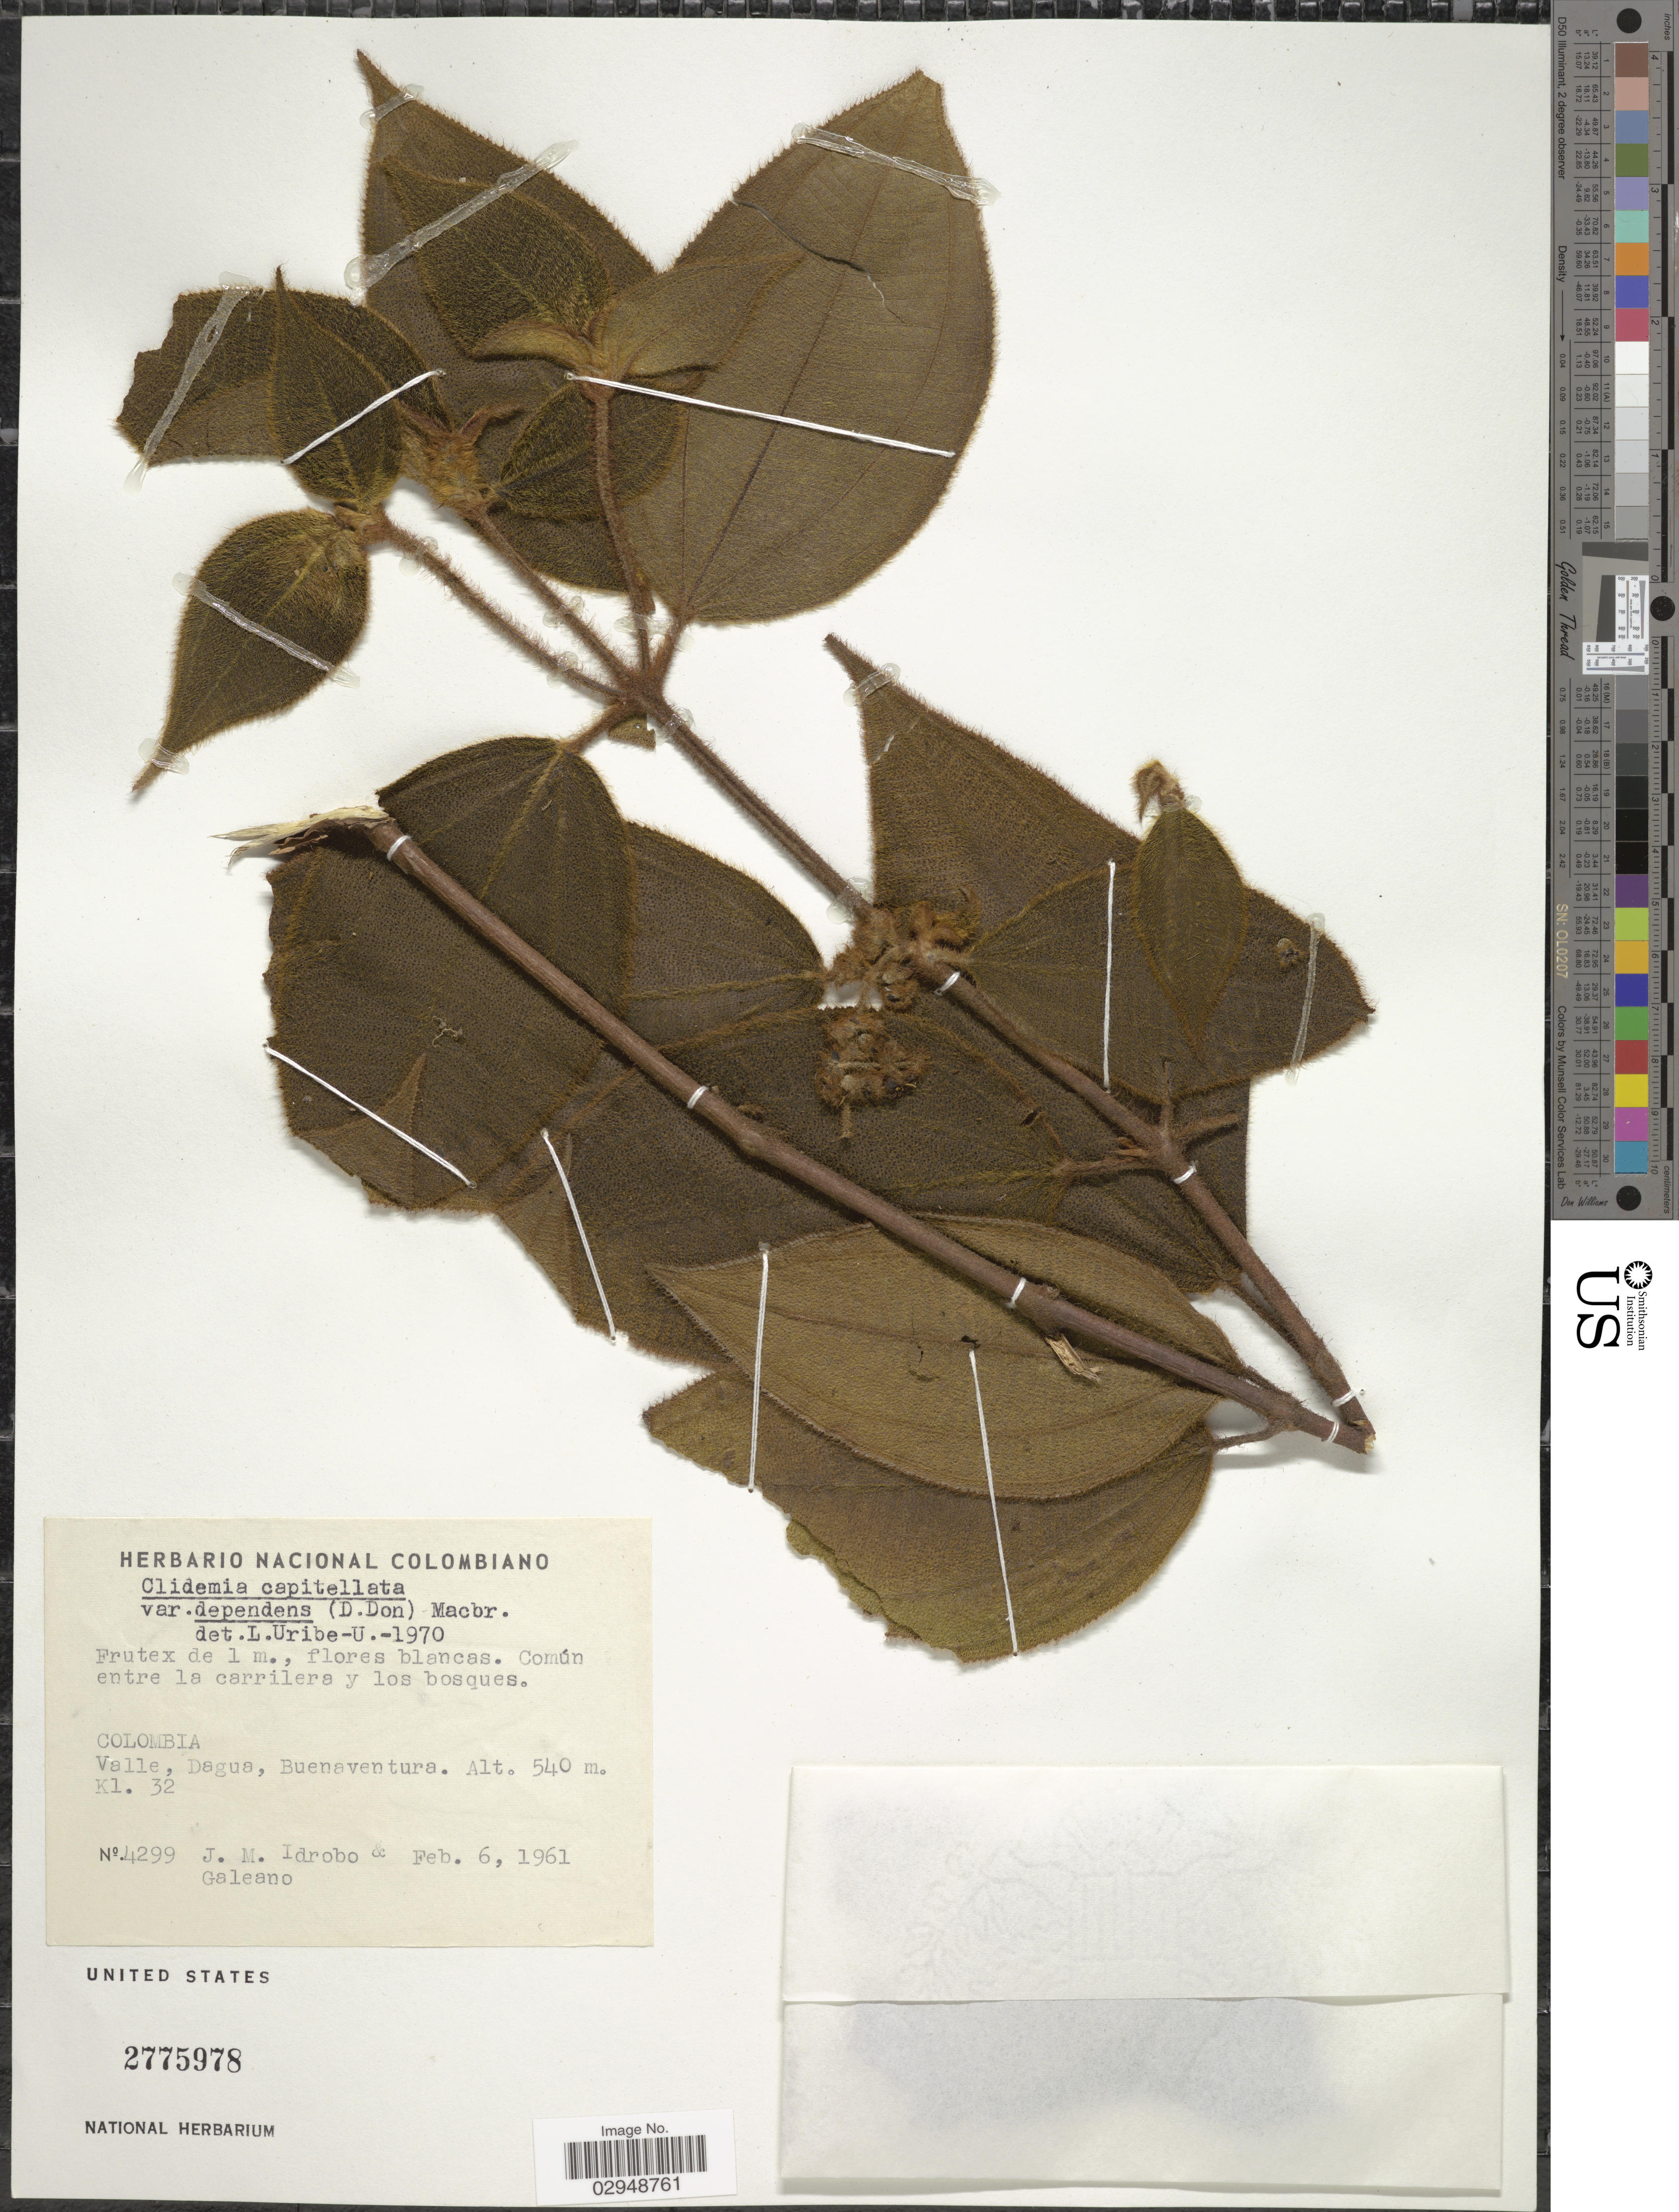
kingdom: Plantae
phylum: Tracheophyta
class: Magnoliopsida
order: Myrtales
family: Melastomataceae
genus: Clidemia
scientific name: Clidemia capitellata var. dependens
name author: (Pav. & D. Don) J.F. Macbr.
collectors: J. M. Idrobo & -. Galeano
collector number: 4299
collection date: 1961-02-06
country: Colombia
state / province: Valle del Cauca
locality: Valle, Dagua, Buenaventura. Kl. 32.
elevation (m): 540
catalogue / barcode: US 2775978